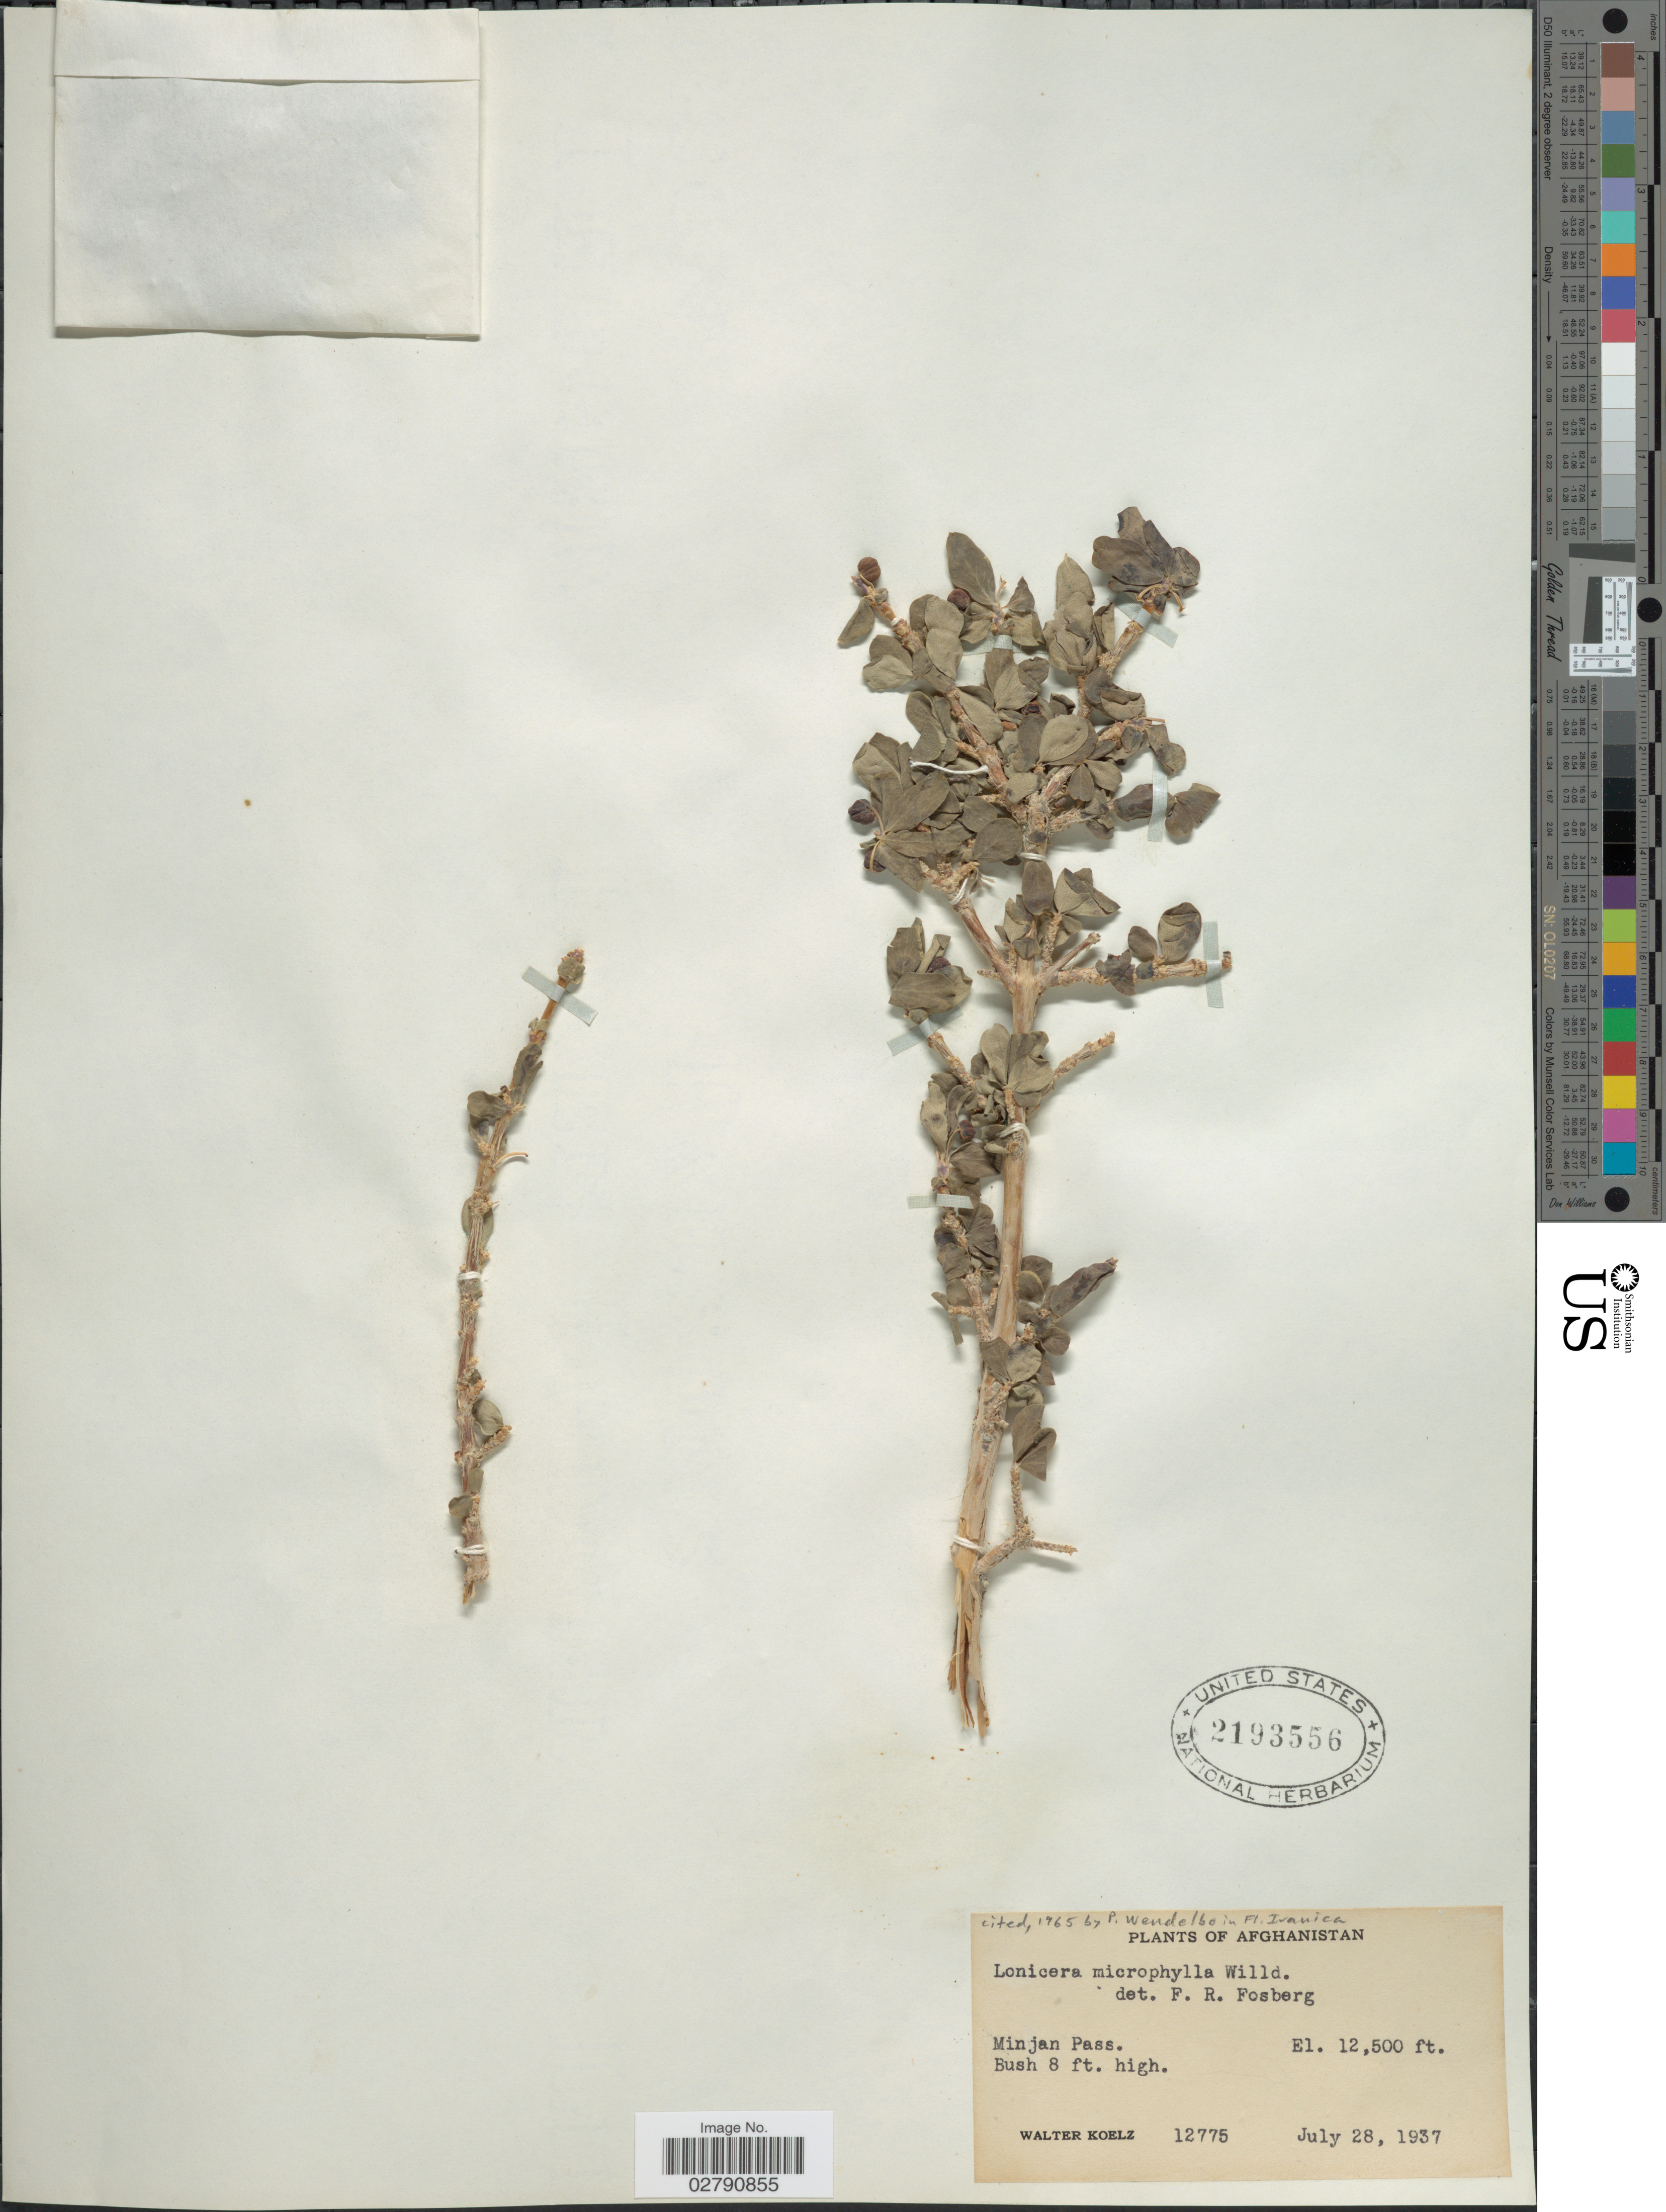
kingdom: Plantae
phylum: Tracheophyta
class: Magnoliopsida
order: Dipsacales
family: Caprifoliaceae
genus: Lonicera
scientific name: Lonicera microphylla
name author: Willd. ex Schult.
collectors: W. N. Koelz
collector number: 12775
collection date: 1937-07-28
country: Afghanistan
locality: Minjan Pass.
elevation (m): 3810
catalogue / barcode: US 2193556